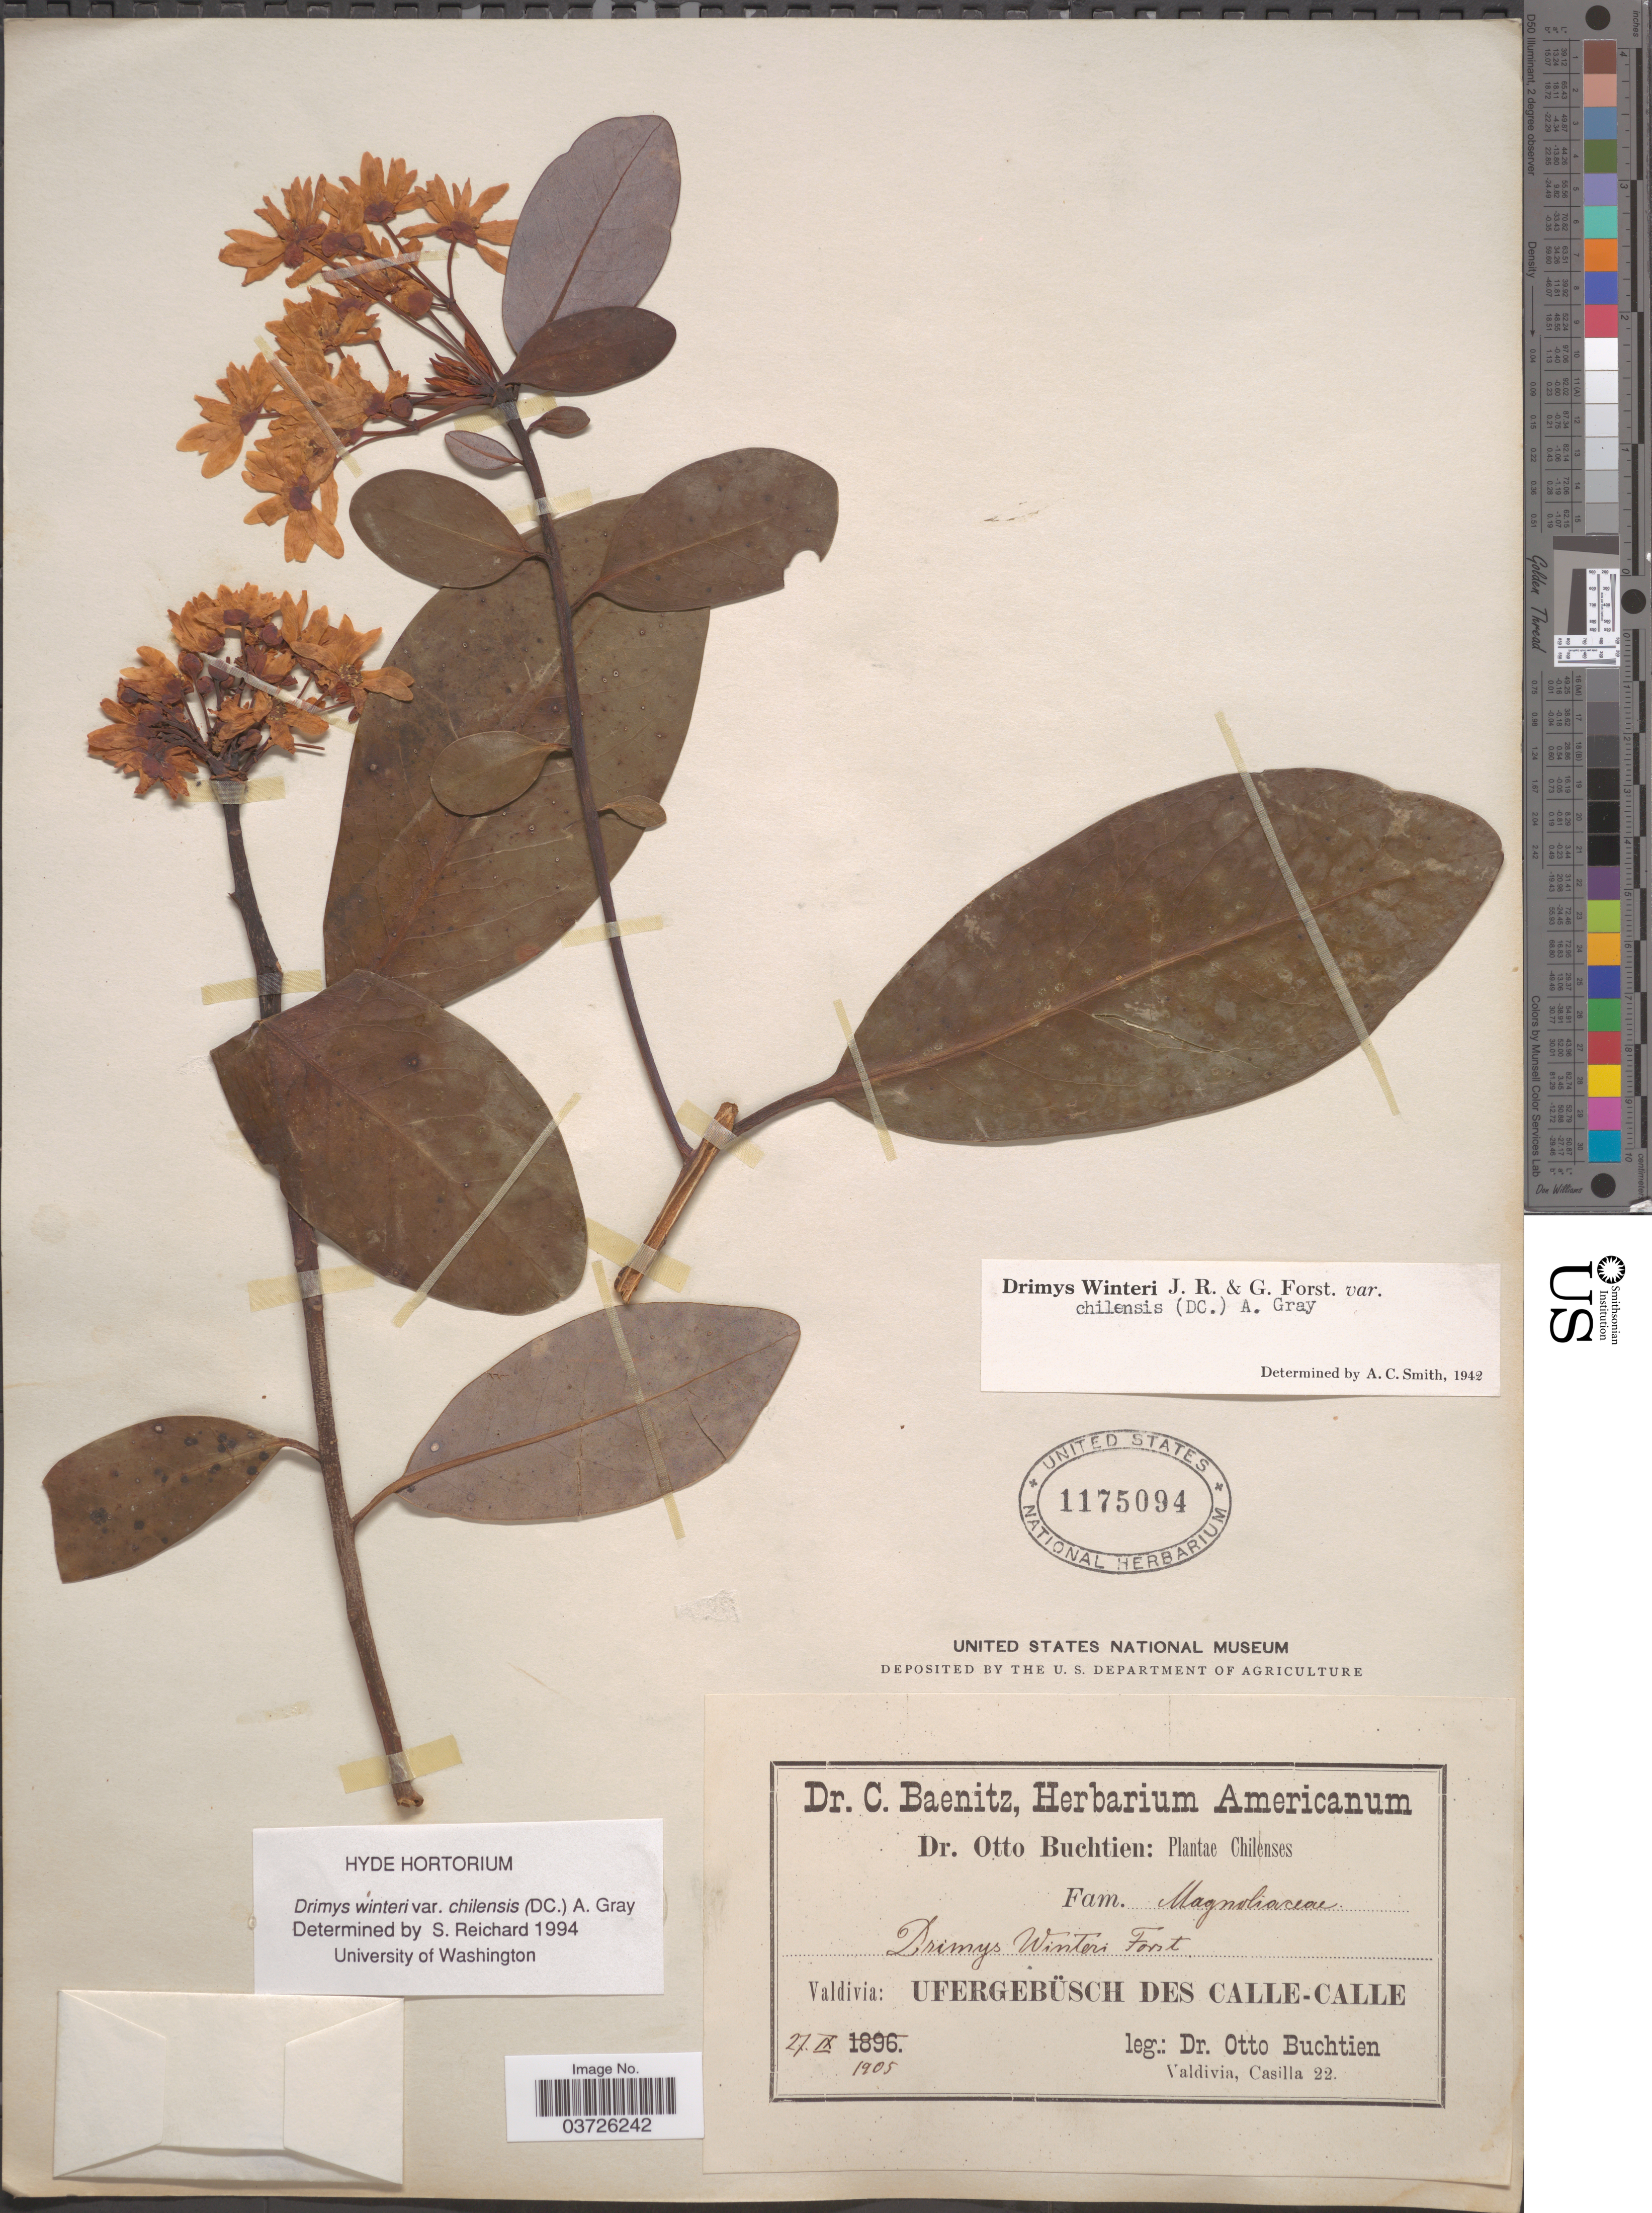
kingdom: Plantae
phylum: Tracheophyta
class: Magnoliopsida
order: Canellales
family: Winteraceae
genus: Drimys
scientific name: Drimys winteri var. chilensis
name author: (DC.) A. Gray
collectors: O. Buchtien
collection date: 1905-09-27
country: Chile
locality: Valdivia: Ufergebüsch des Calle-Calle.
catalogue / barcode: US 1175094